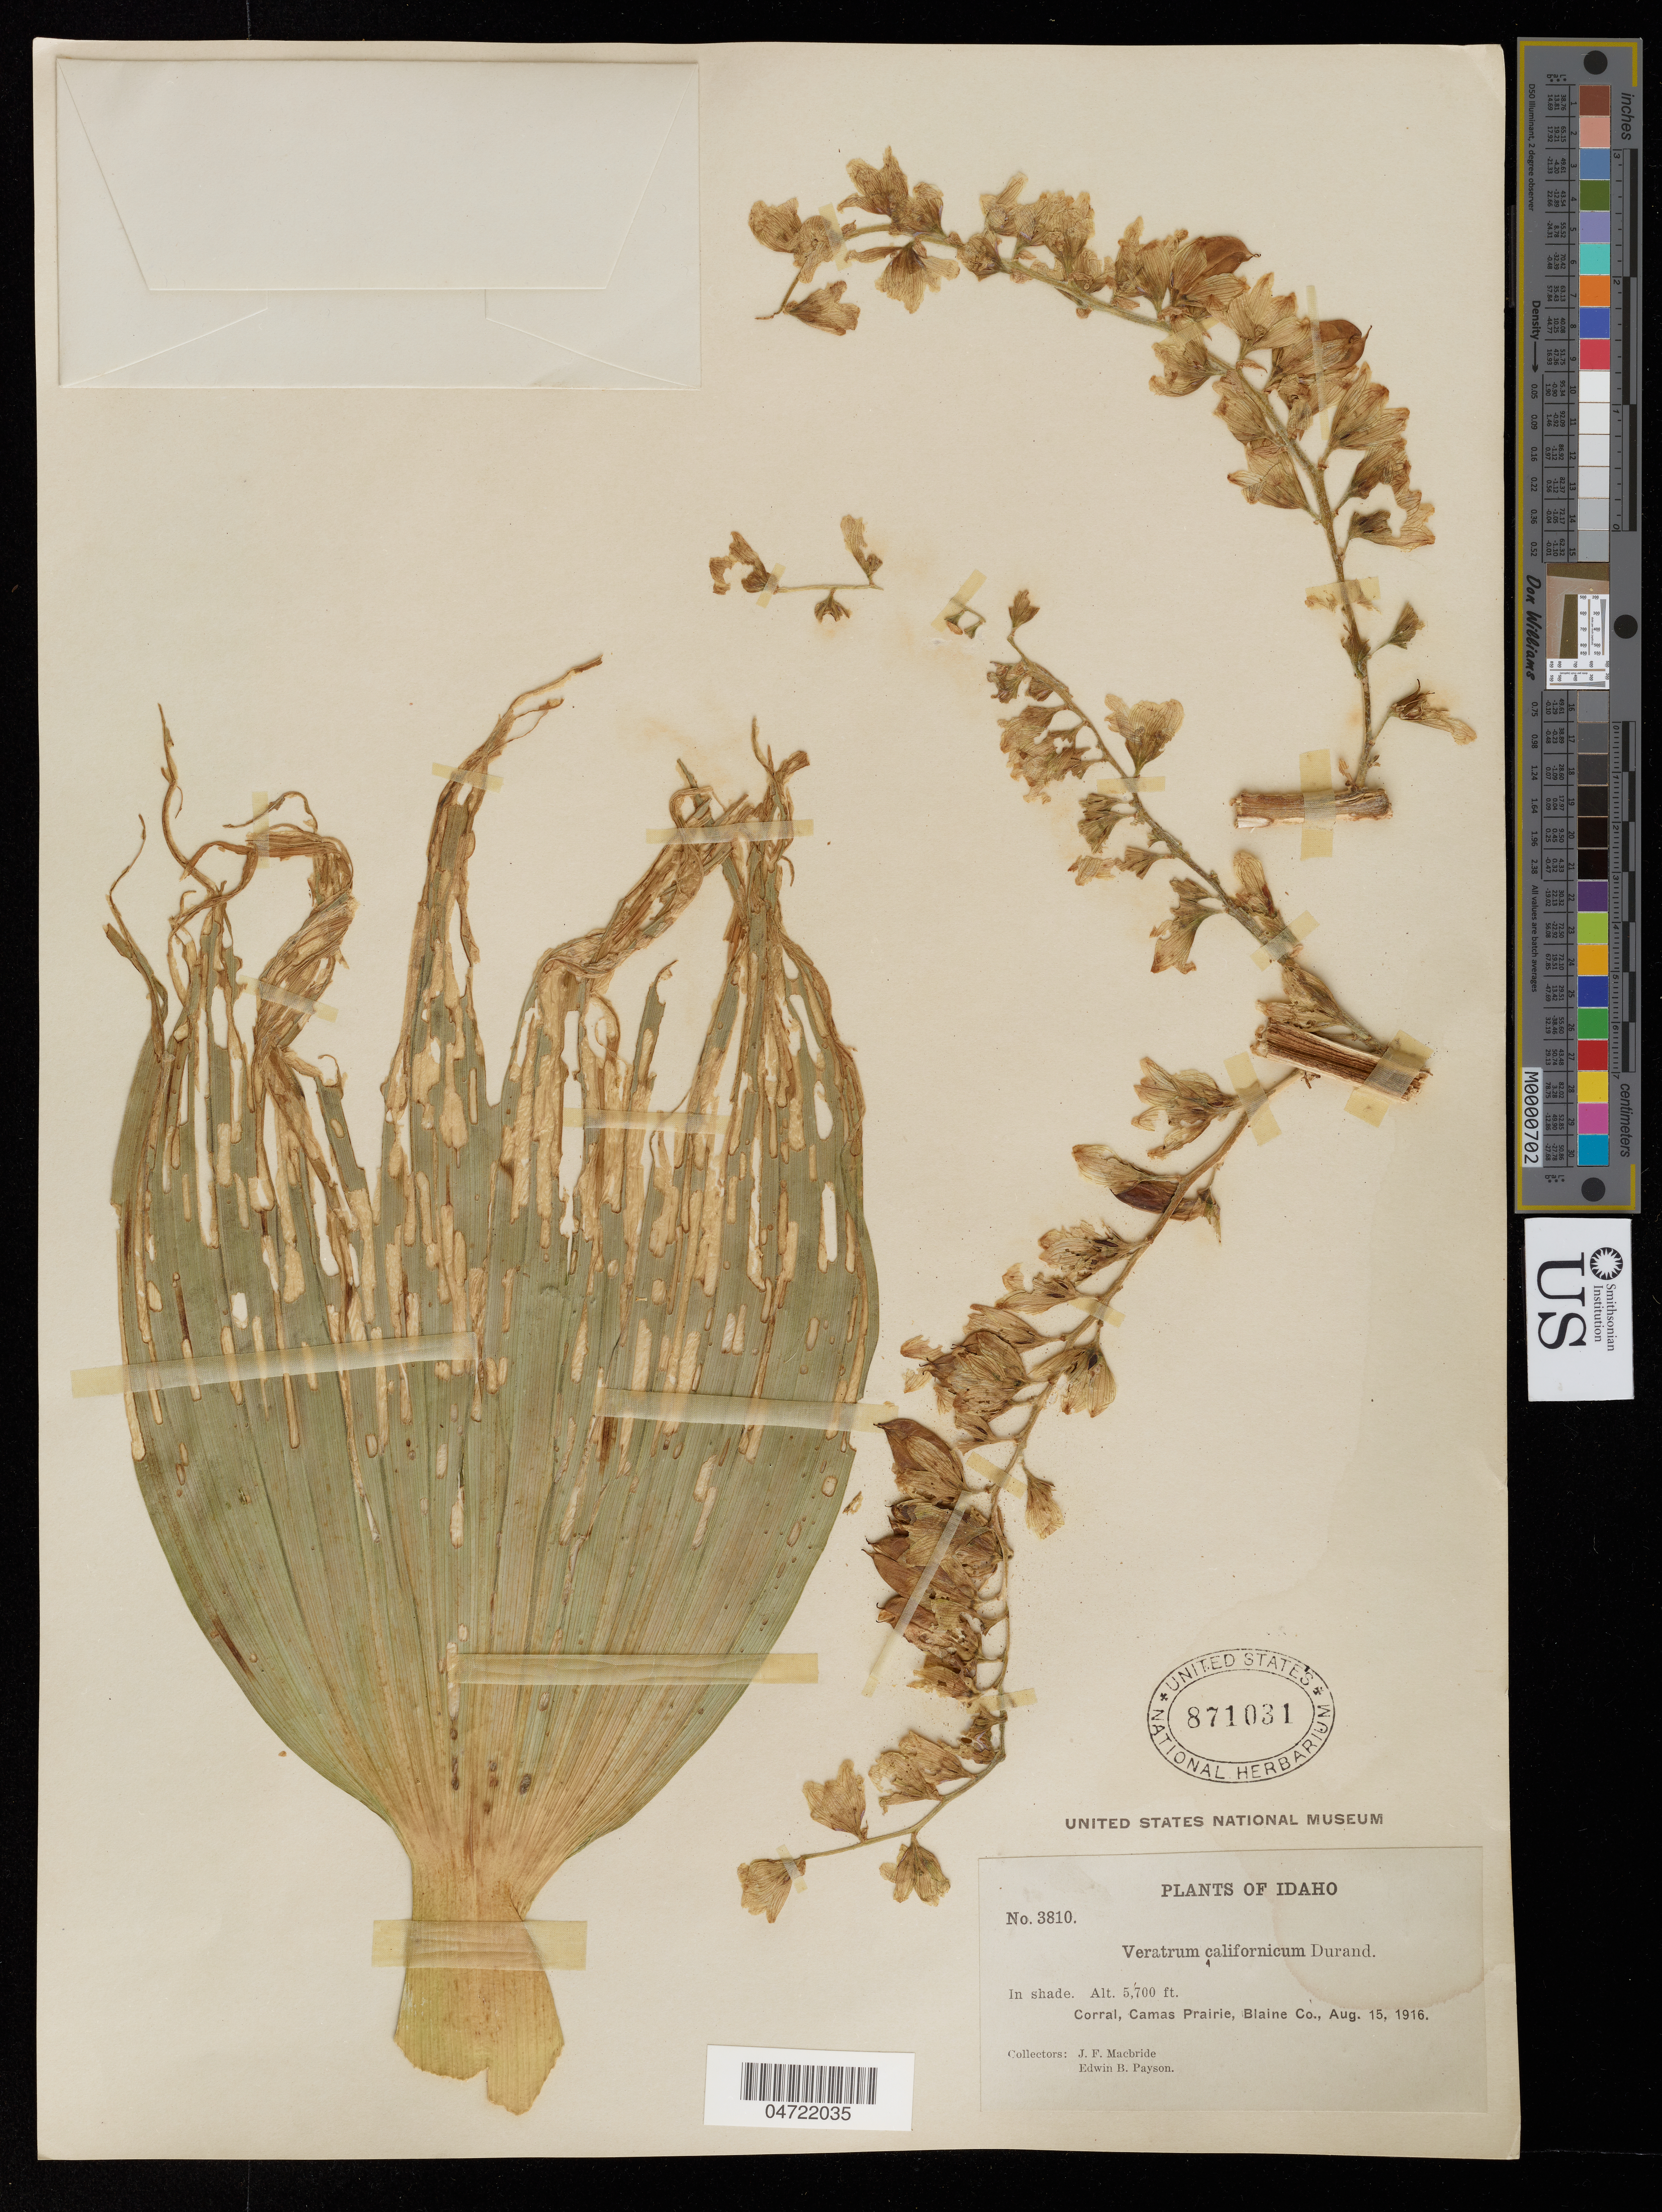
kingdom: Plantae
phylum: Tracheophyta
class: Liliopsida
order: Liliales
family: Melanthiaceae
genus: Veratrum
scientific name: Veratrum californicum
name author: Durand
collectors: J. F. Macbride & E. B. Payson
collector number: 3810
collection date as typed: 15 Aug 1916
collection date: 1916-08-15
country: United States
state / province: Idaho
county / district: Blaine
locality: Corral, Camas Prairie.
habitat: In shade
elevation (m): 1737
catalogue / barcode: US 871031